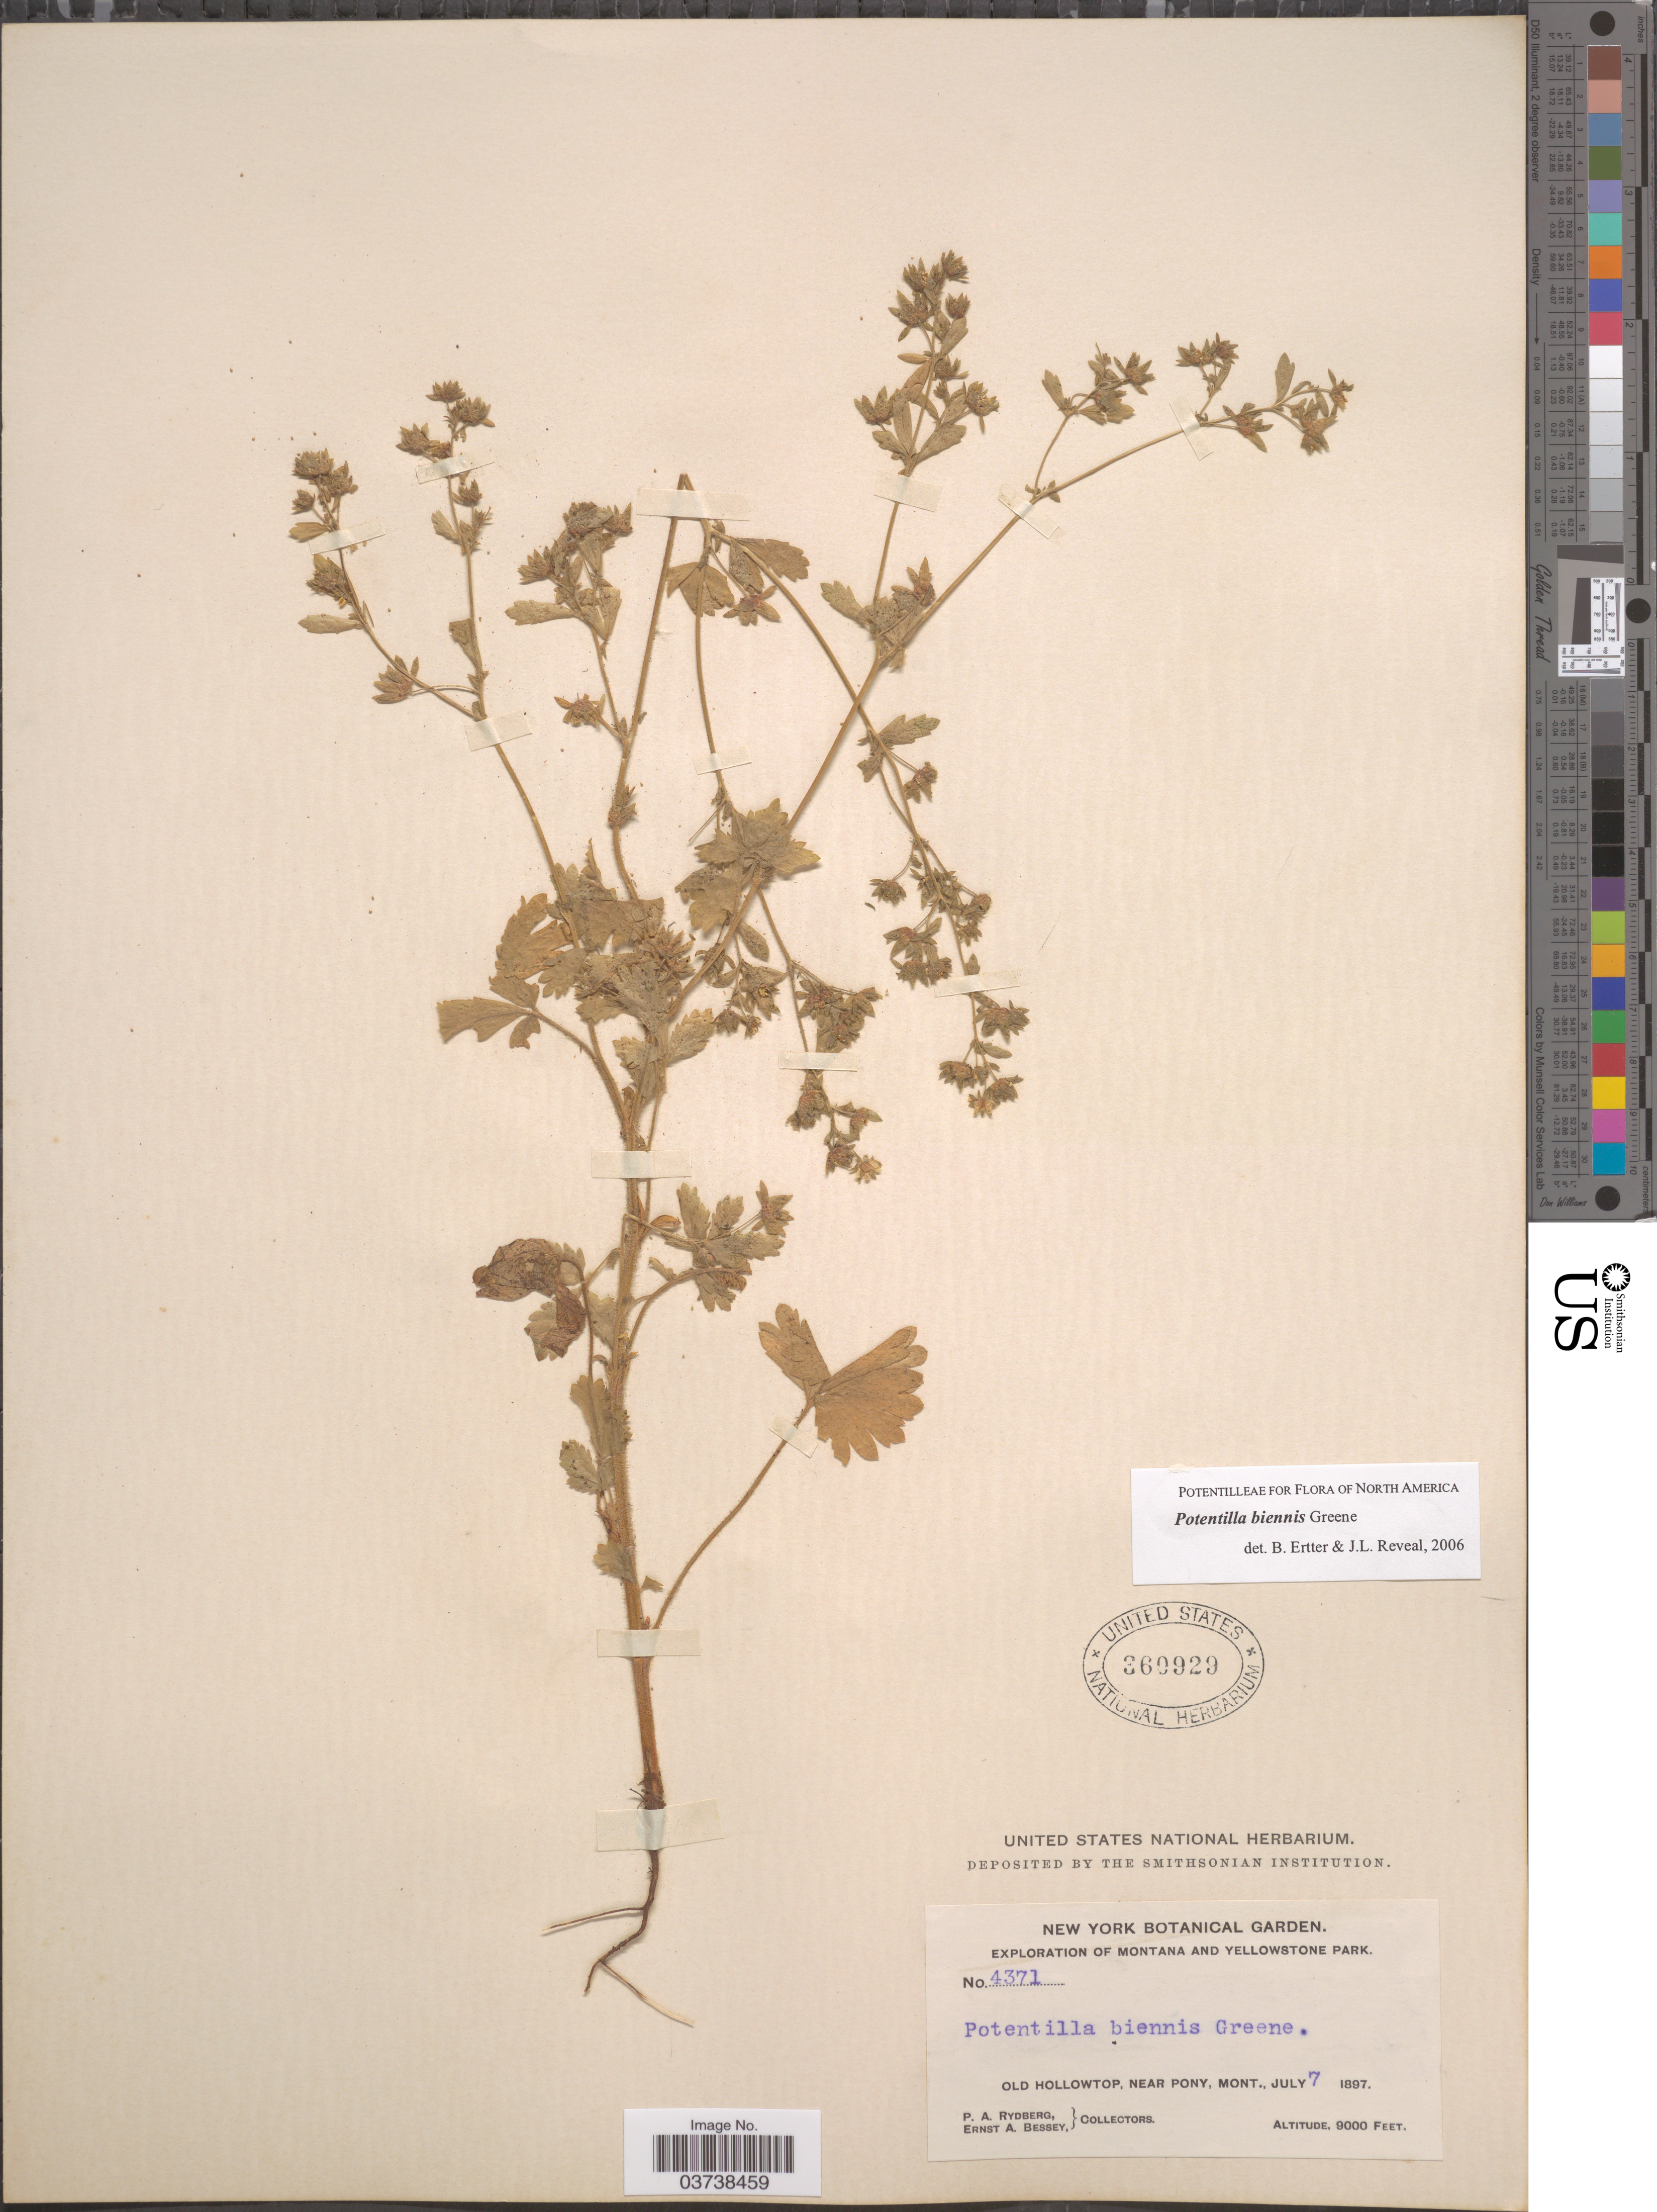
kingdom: Plantae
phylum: Tracheophyta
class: Magnoliopsida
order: Rosales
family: Rosaceae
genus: Potentilla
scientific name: Potentilla biennis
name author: Greene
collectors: P. A. Rydberg & E. A. Bessey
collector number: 4371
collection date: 1897-07-07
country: United States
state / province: Montana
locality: Yellowstone Park. Old Hollowtop, near Pony.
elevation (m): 2743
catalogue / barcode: US 360929